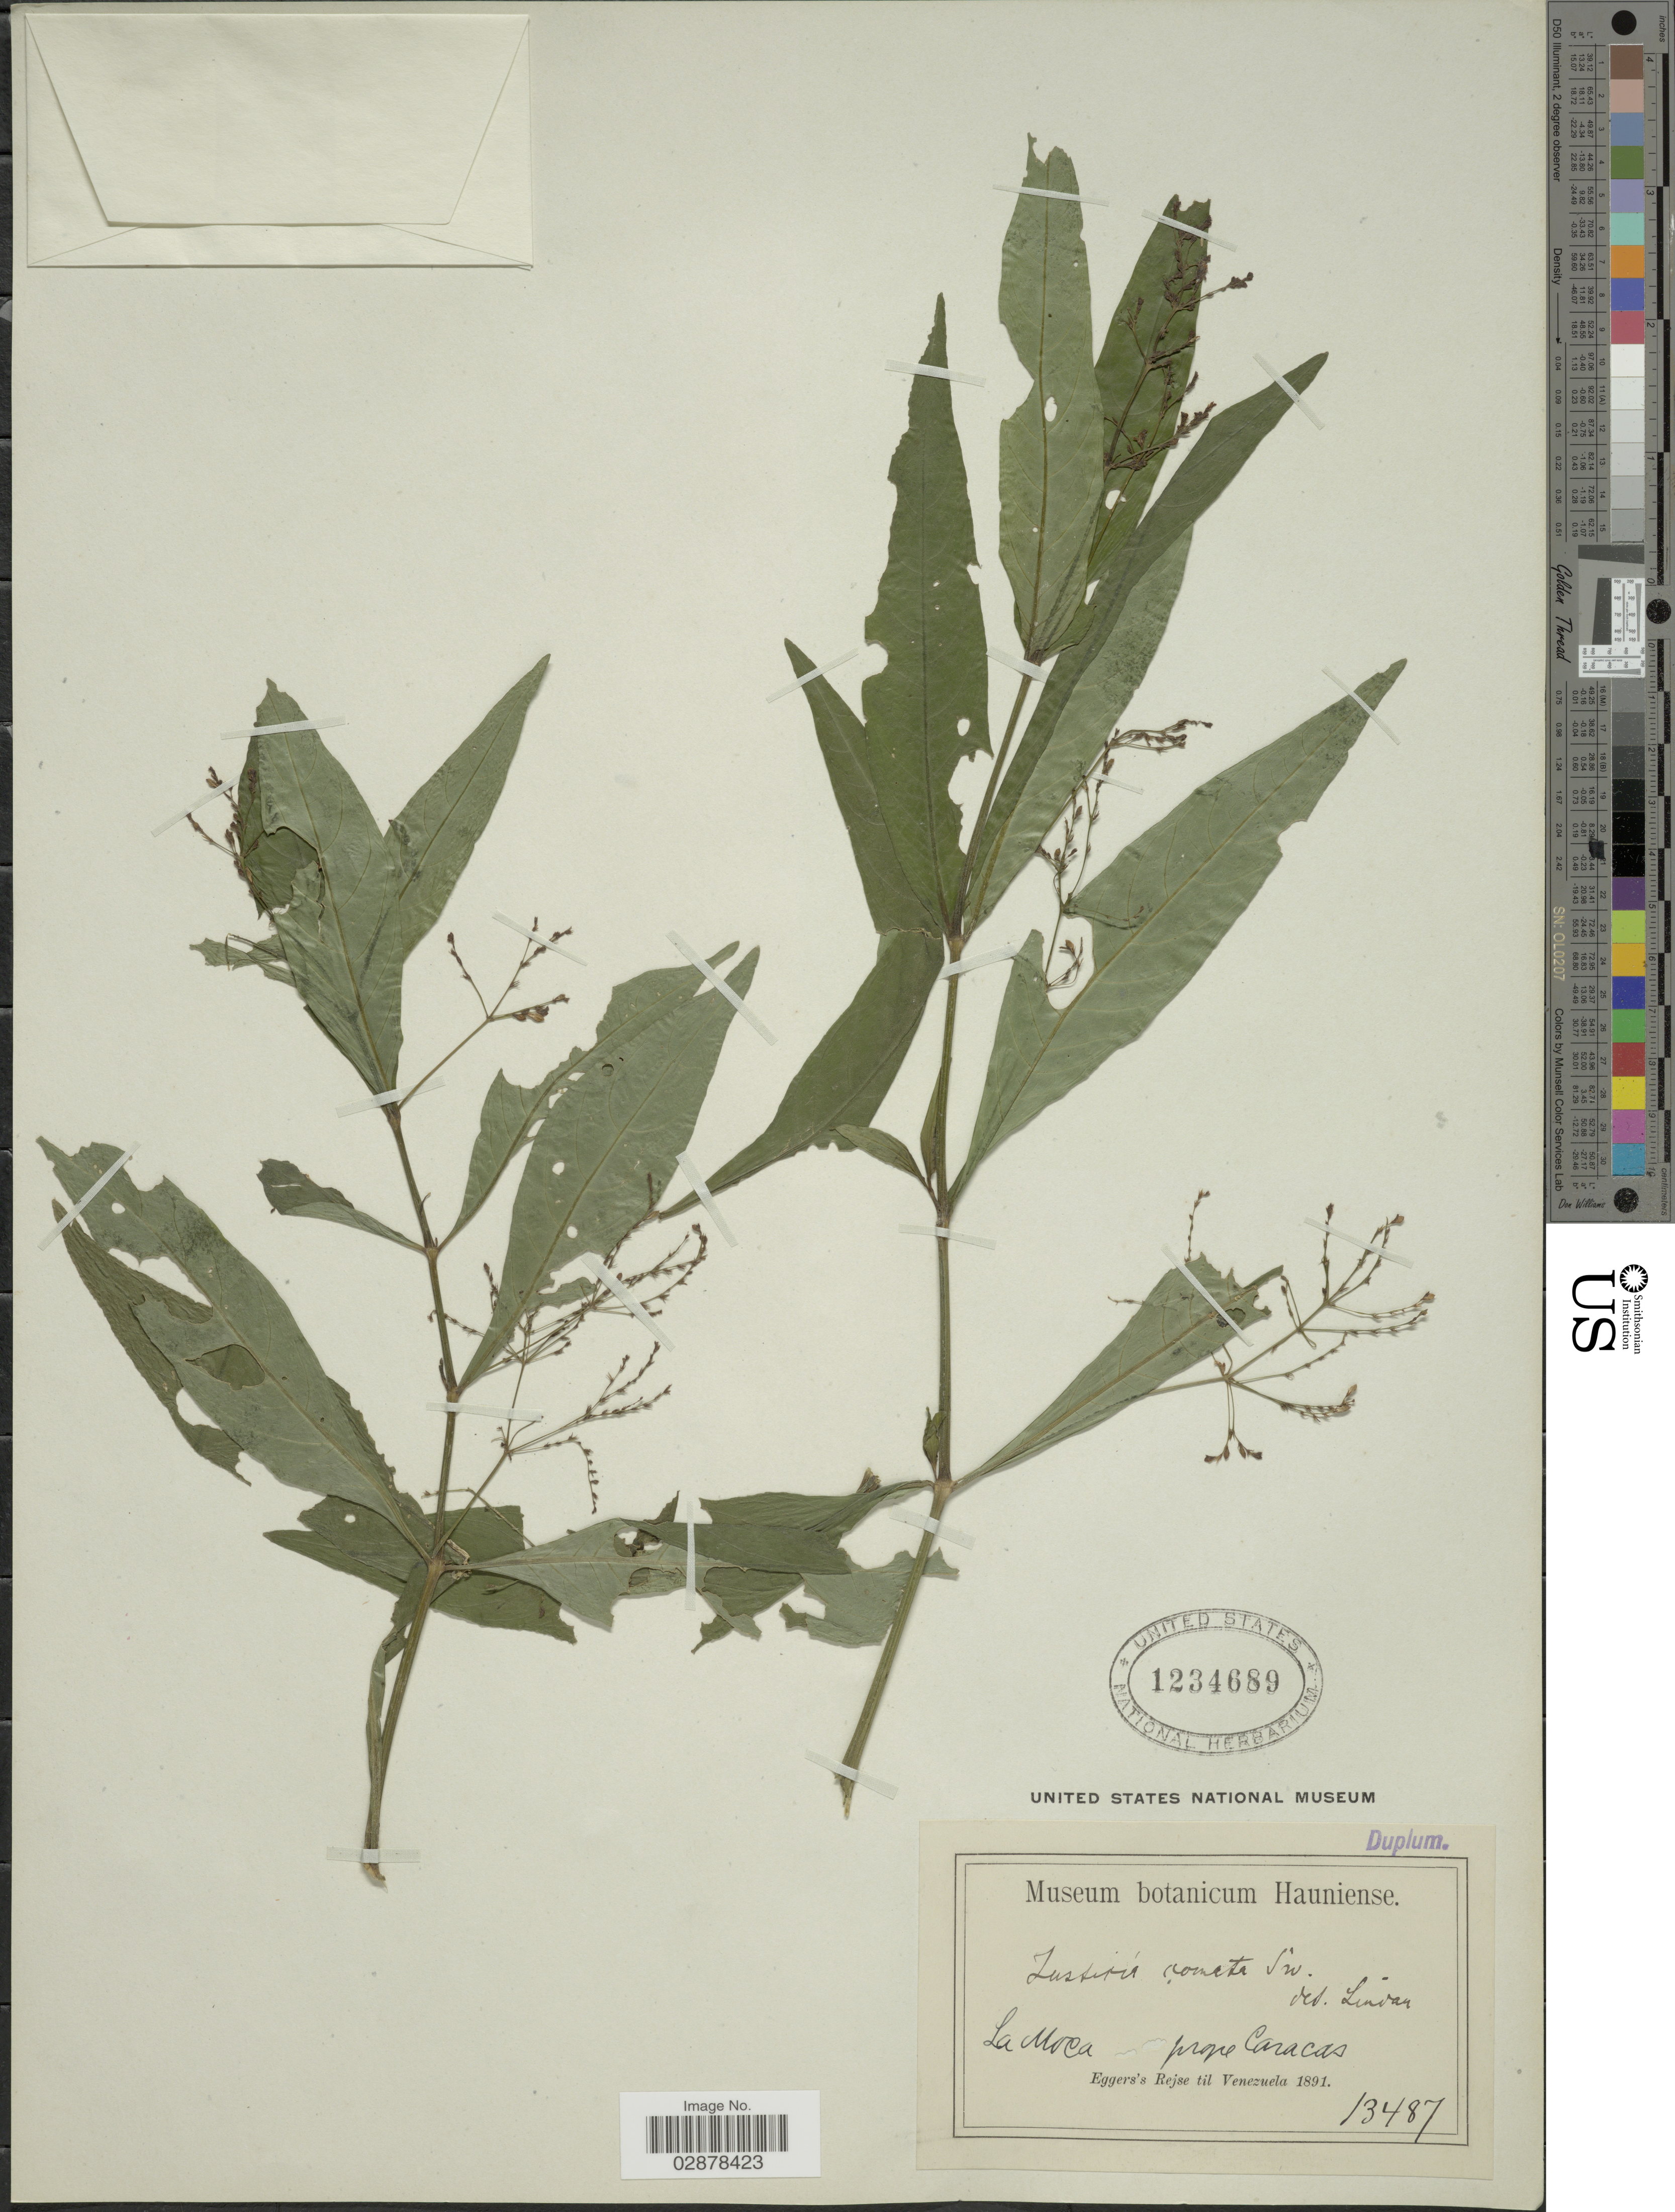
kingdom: Plantae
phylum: Tracheophyta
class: Magnoliopsida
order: Lamiales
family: Acanthaceae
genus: Justicia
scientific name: Justicia comata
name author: (L.) Lam.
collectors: -. Eggers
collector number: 13487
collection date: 1891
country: Venezuela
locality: La Moca, prope Caracas.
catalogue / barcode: US 1234689